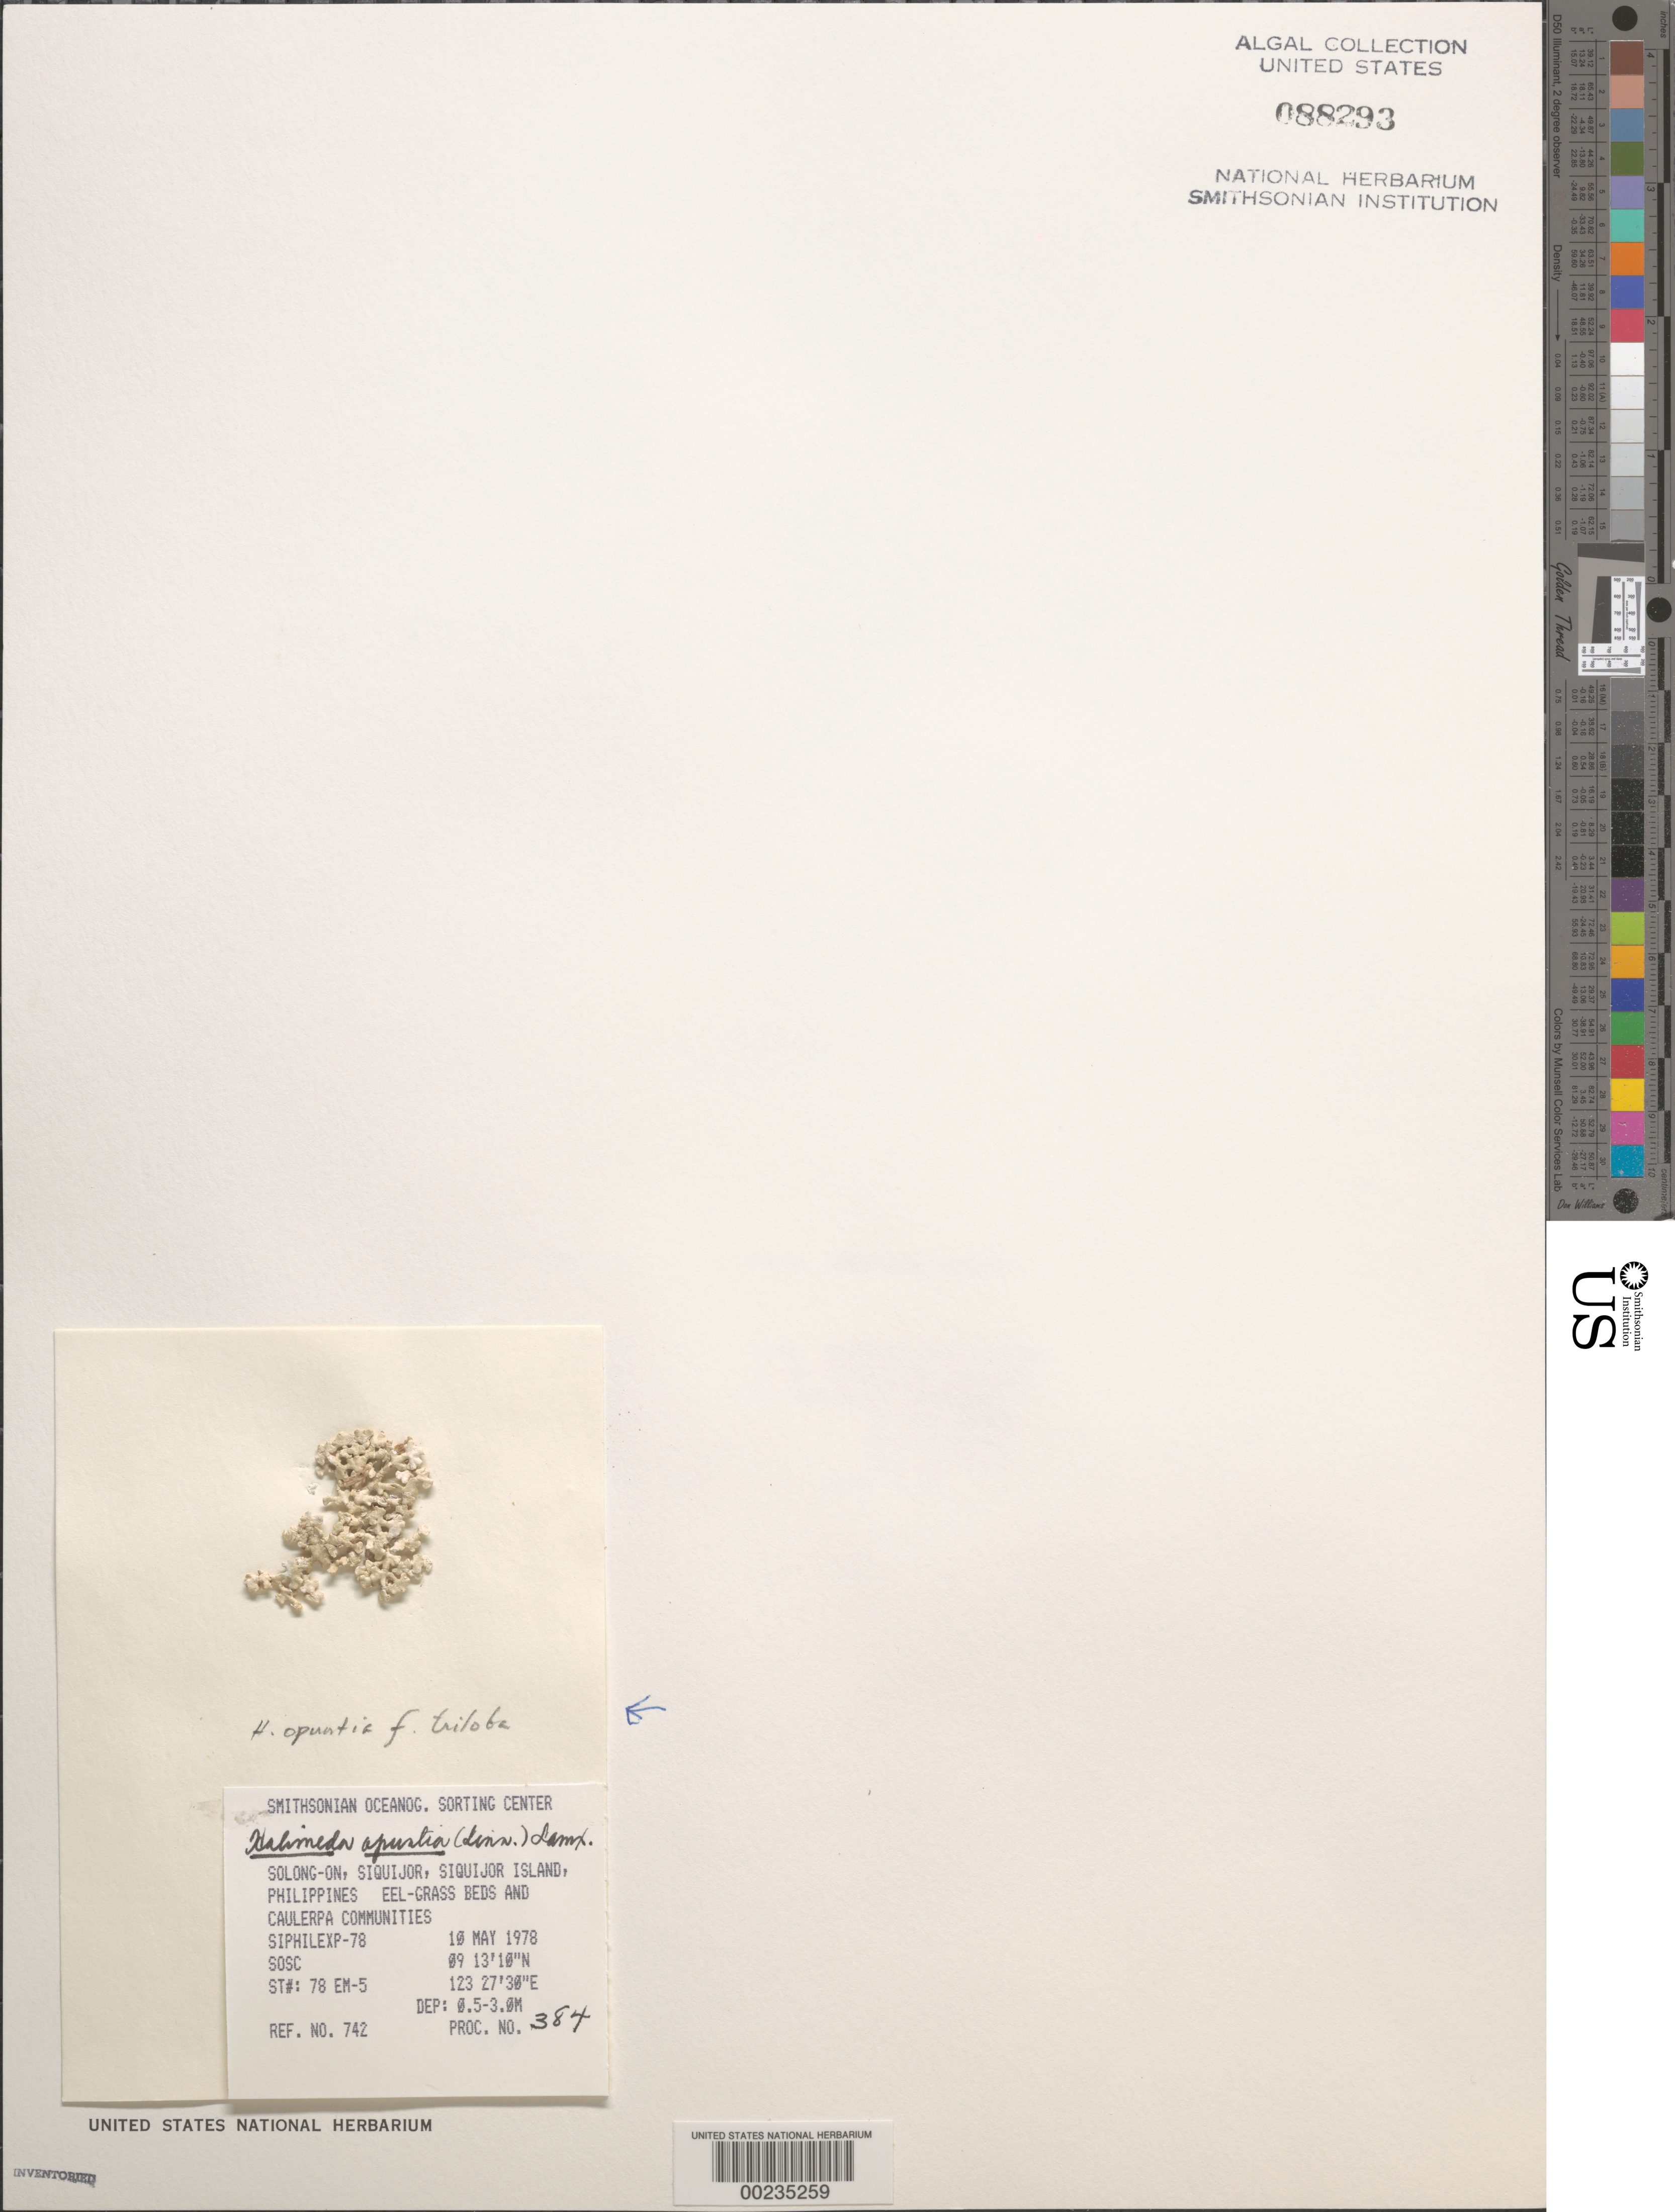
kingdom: Plantae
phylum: Chlorophyta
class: Ulvophyceae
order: Bryopsidales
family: Halimedaceae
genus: Halimeda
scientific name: Halimeda opuntia f. triloba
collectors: SOSC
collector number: Station 78 Em-5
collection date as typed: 10 May 1978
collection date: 1978-05-10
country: Philippines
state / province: Central Visayas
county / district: Siquijor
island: Siquijor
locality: Solong-on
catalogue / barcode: US 88293